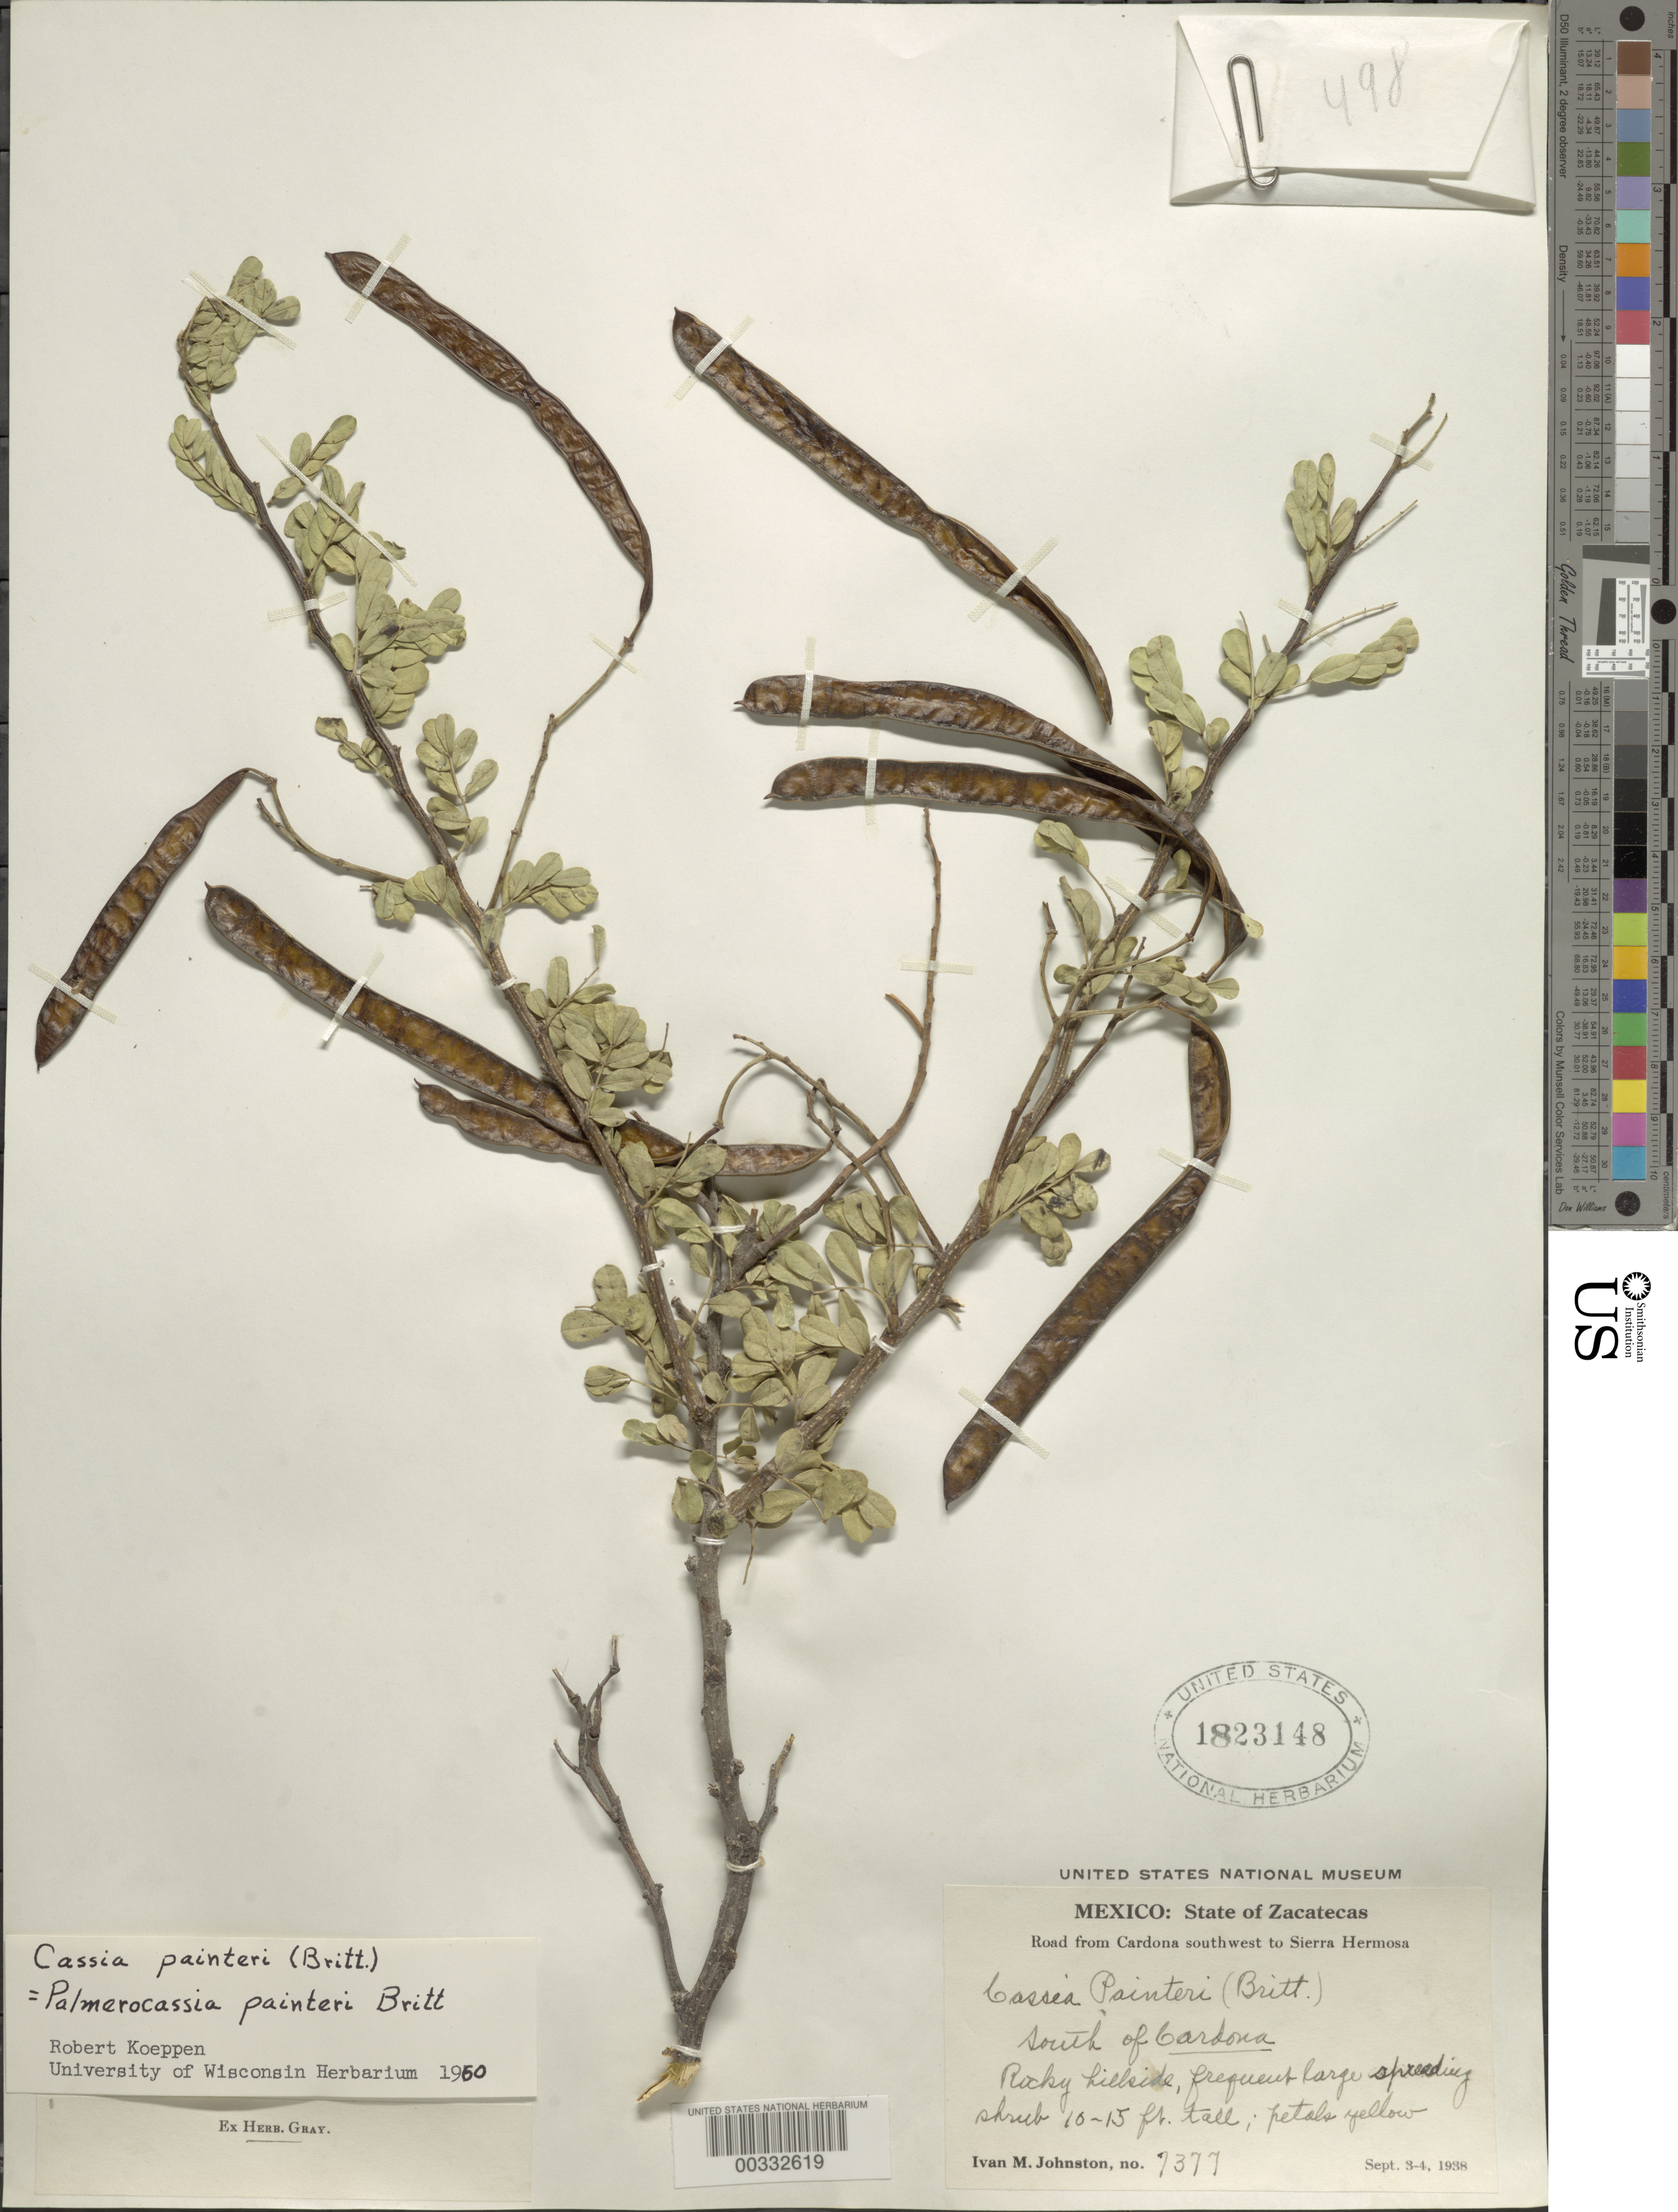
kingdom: Plantae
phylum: Tracheophyta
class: Magnoliopsida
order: Fabales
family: Fabaceae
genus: Senna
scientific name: Senna wislizeni var. painteri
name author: (Britton & Rose) H.S. Irwin & Barneby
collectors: I.M. Johnston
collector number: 7377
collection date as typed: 03 Sep 1938 to 04 Sep 1938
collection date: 1938-09-03/1938-09-04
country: Mexico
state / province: Zacatecas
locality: S of cardona; road from cardona sw to sierra hermosa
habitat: Rocky hillside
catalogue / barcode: US 1823148